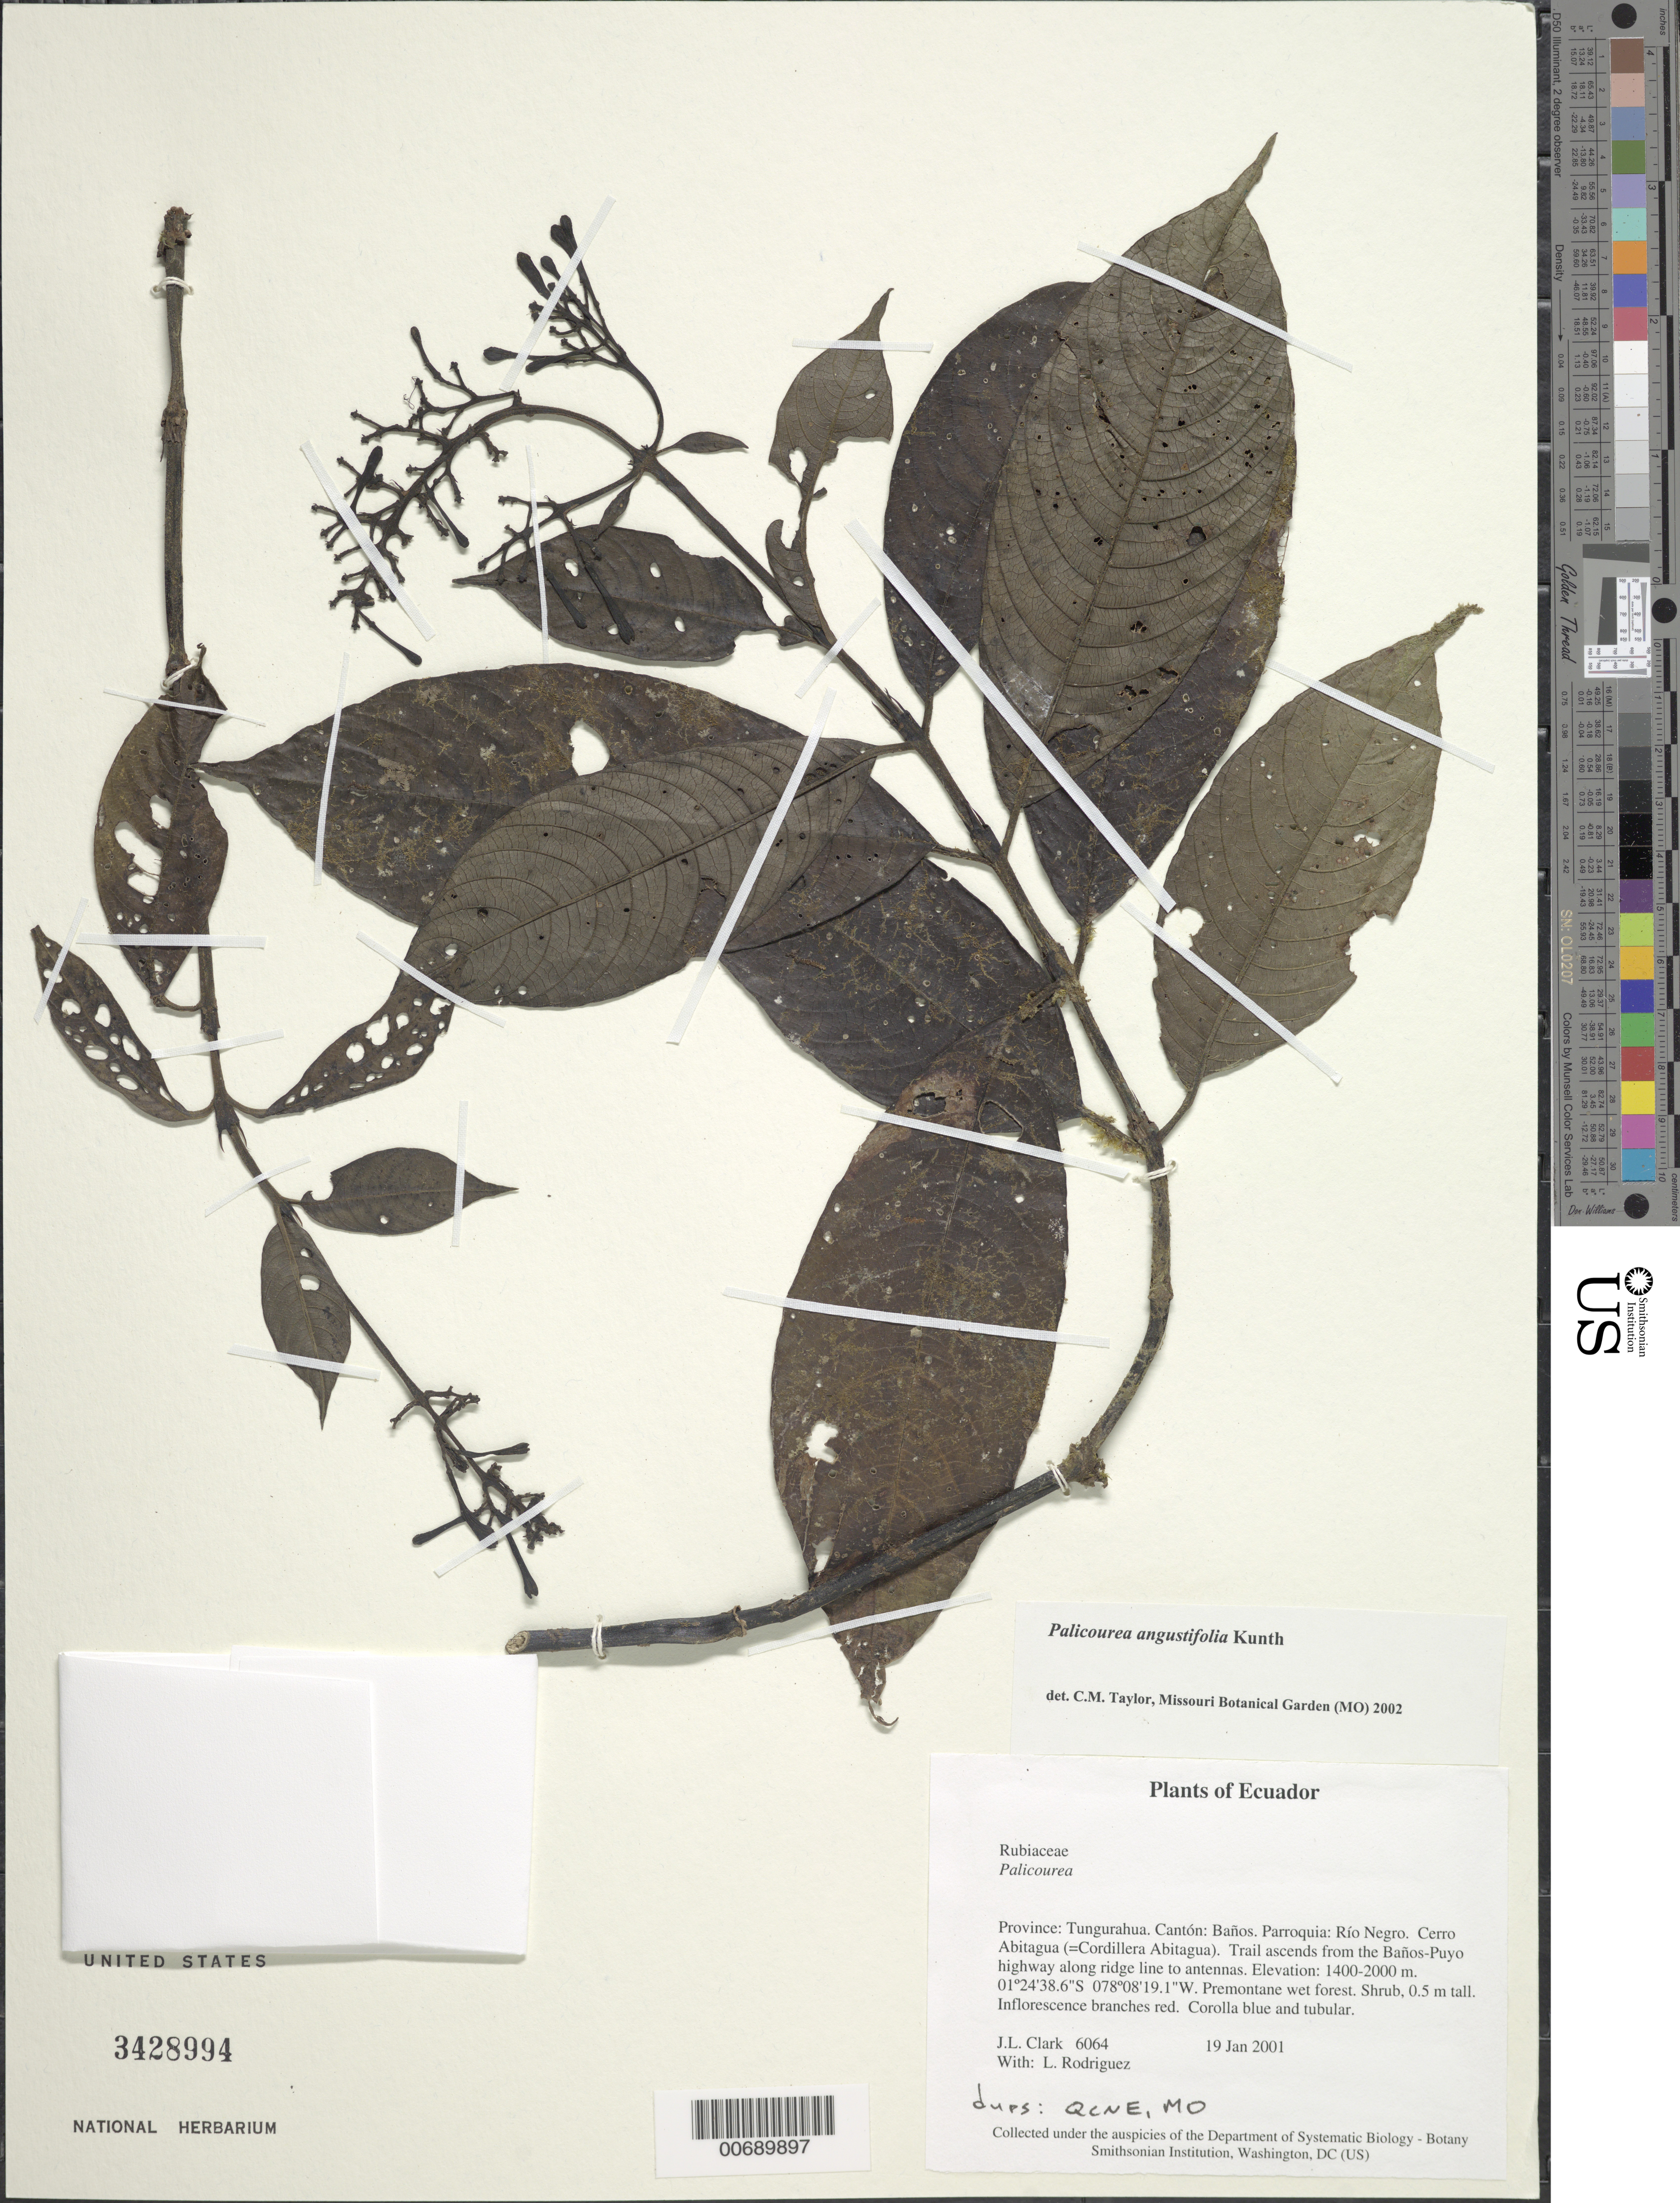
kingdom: Plantae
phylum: Tracheophyta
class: Magnoliopsida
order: Gentianales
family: Rubiaceae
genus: Palicourea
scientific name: Palicourea sp.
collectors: J. L. Clark & L. Rodriguez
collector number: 6064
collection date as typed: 19 Jan 2001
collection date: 2001-01-19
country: Ecuador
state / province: Tungurahua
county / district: Baños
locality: Parroquia: Río Negro. Cerro Abitagua (=Cordillera Abitagua). Trail ascends from the Baños-Puyo highway along ridge line to antennas.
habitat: Premontane wet forest.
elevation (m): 1400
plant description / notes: MO, QCNE, US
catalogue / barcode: US 3428994